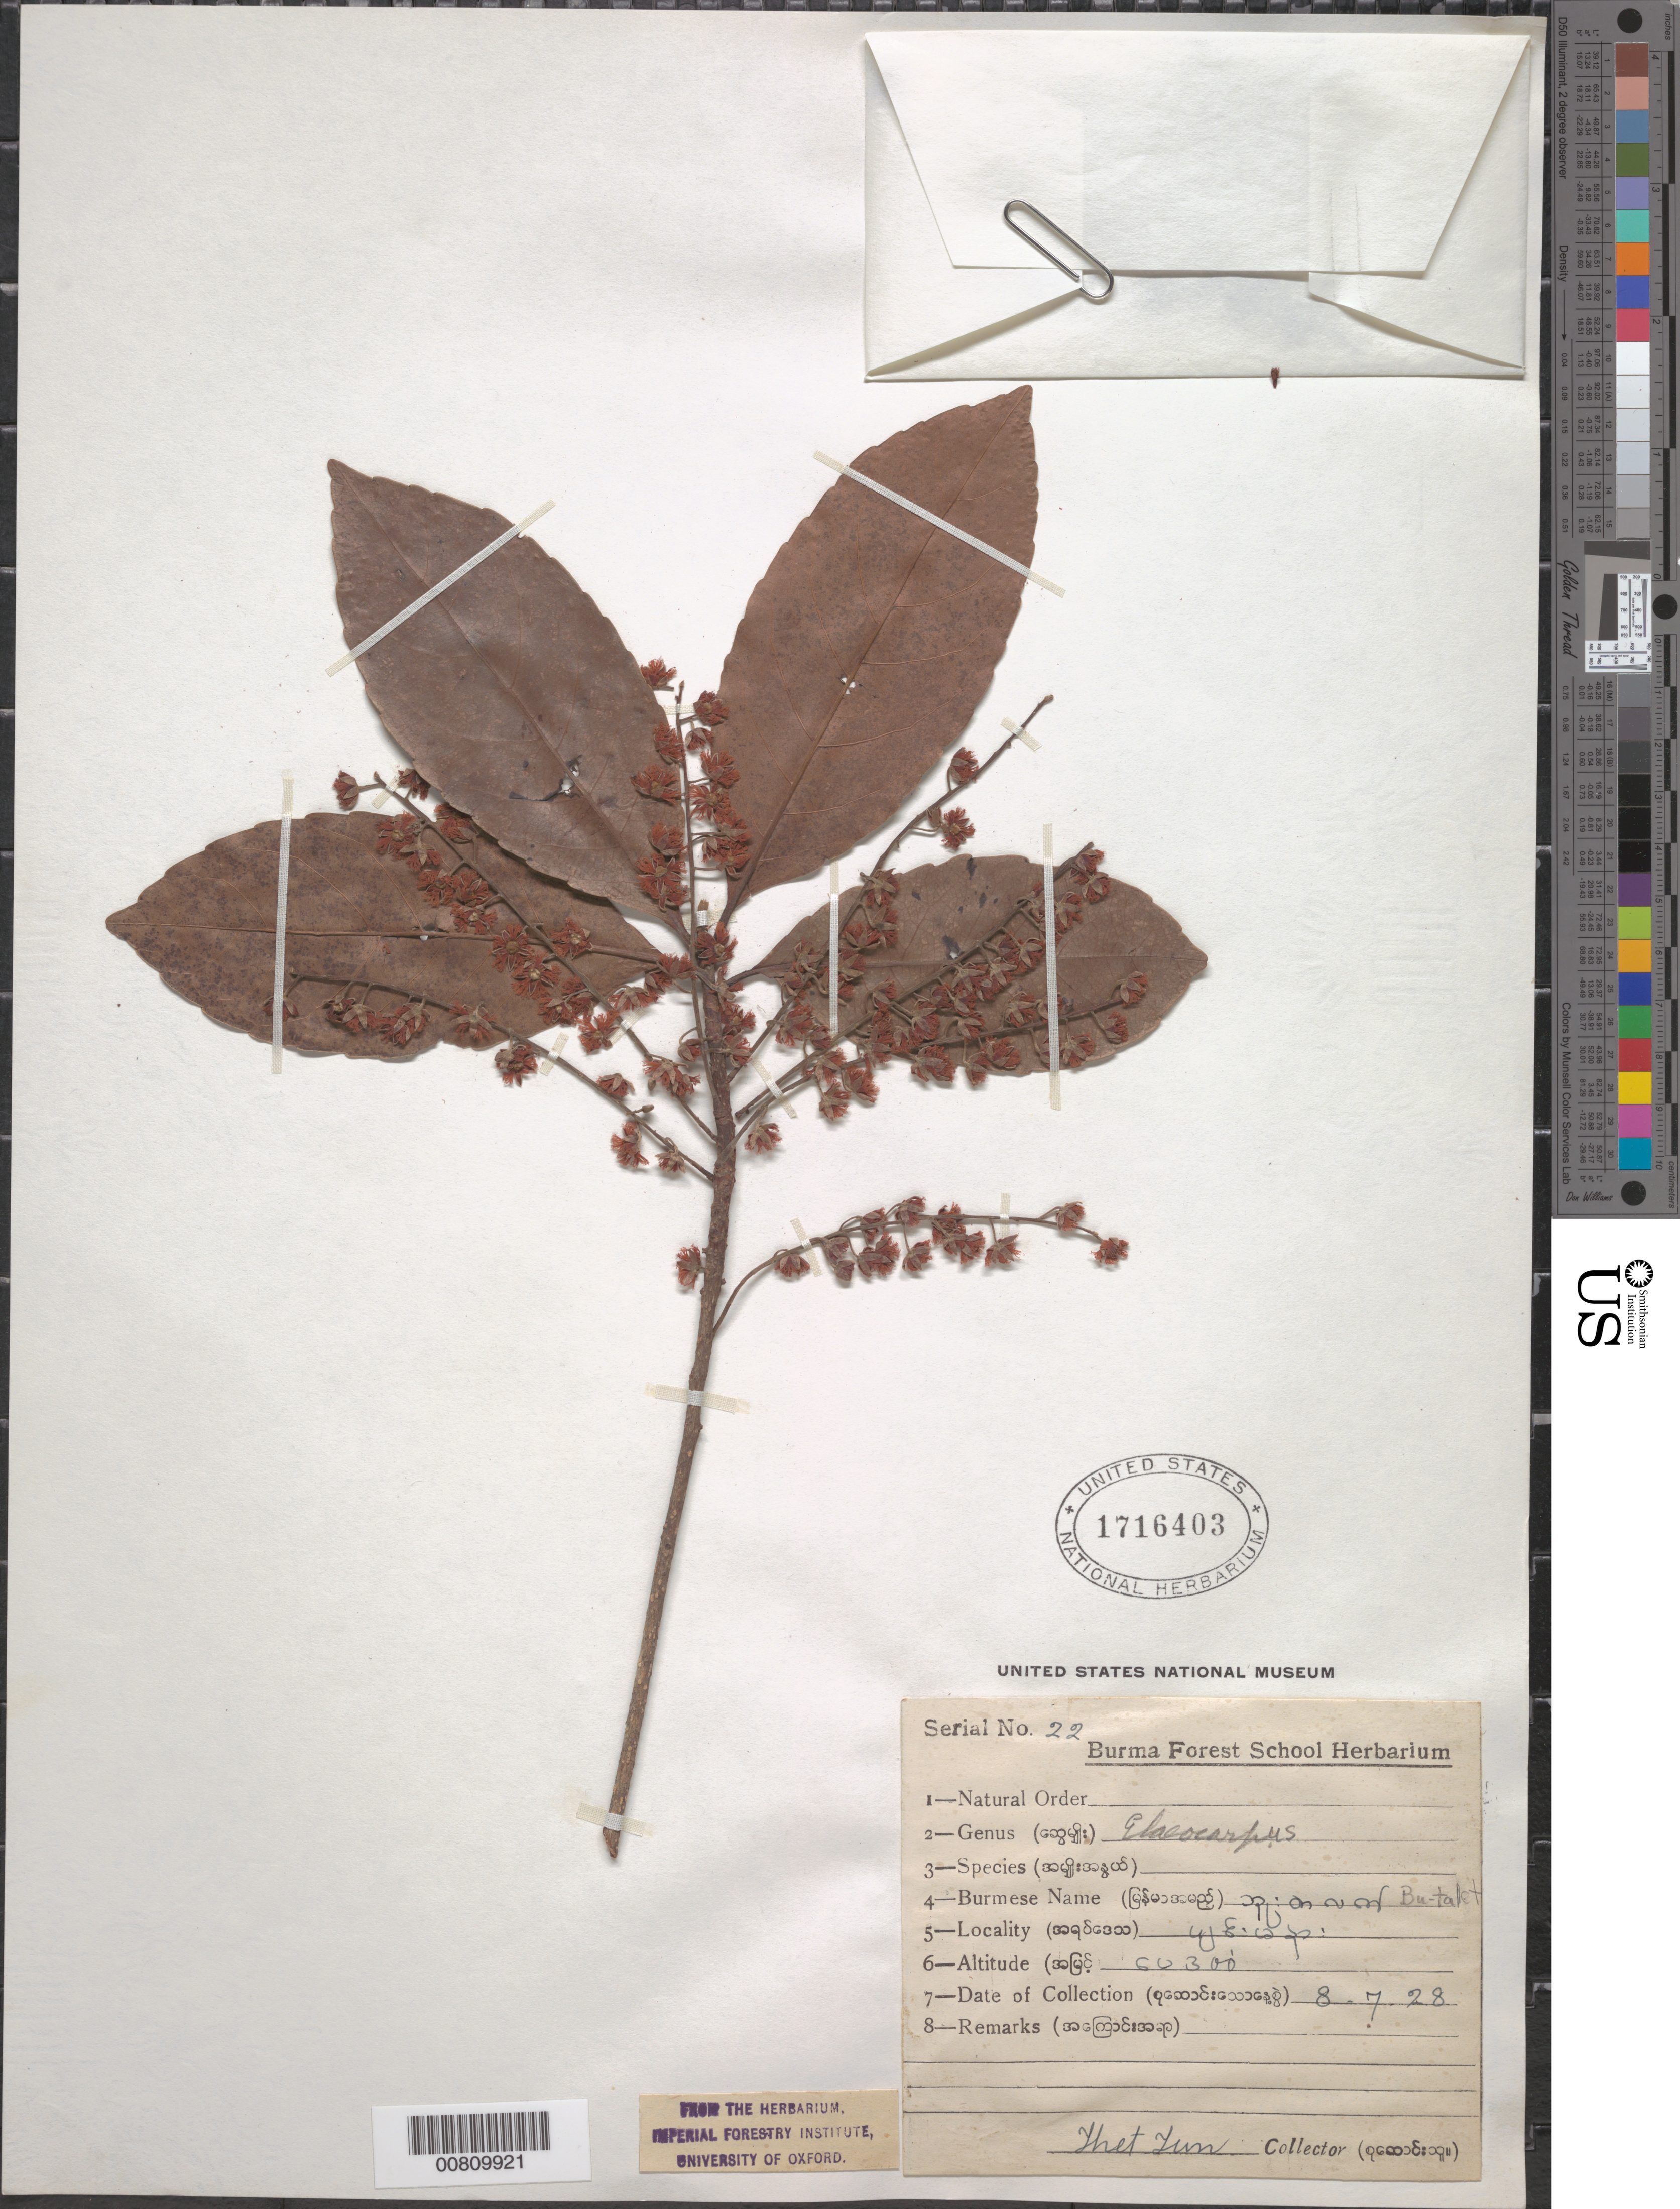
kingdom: Plantae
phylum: Tracheophyta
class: Magnoliopsida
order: Oxalidales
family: Elaeocarpaceae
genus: Elaeocarpus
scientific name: Elaeocarpus sp.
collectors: T. Tun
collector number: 22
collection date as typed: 08 Jul 1928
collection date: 1928-07-08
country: Myanmar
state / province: Mandalay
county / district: Yamethin District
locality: Pyinmana Township.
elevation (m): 91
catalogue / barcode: US 1716403